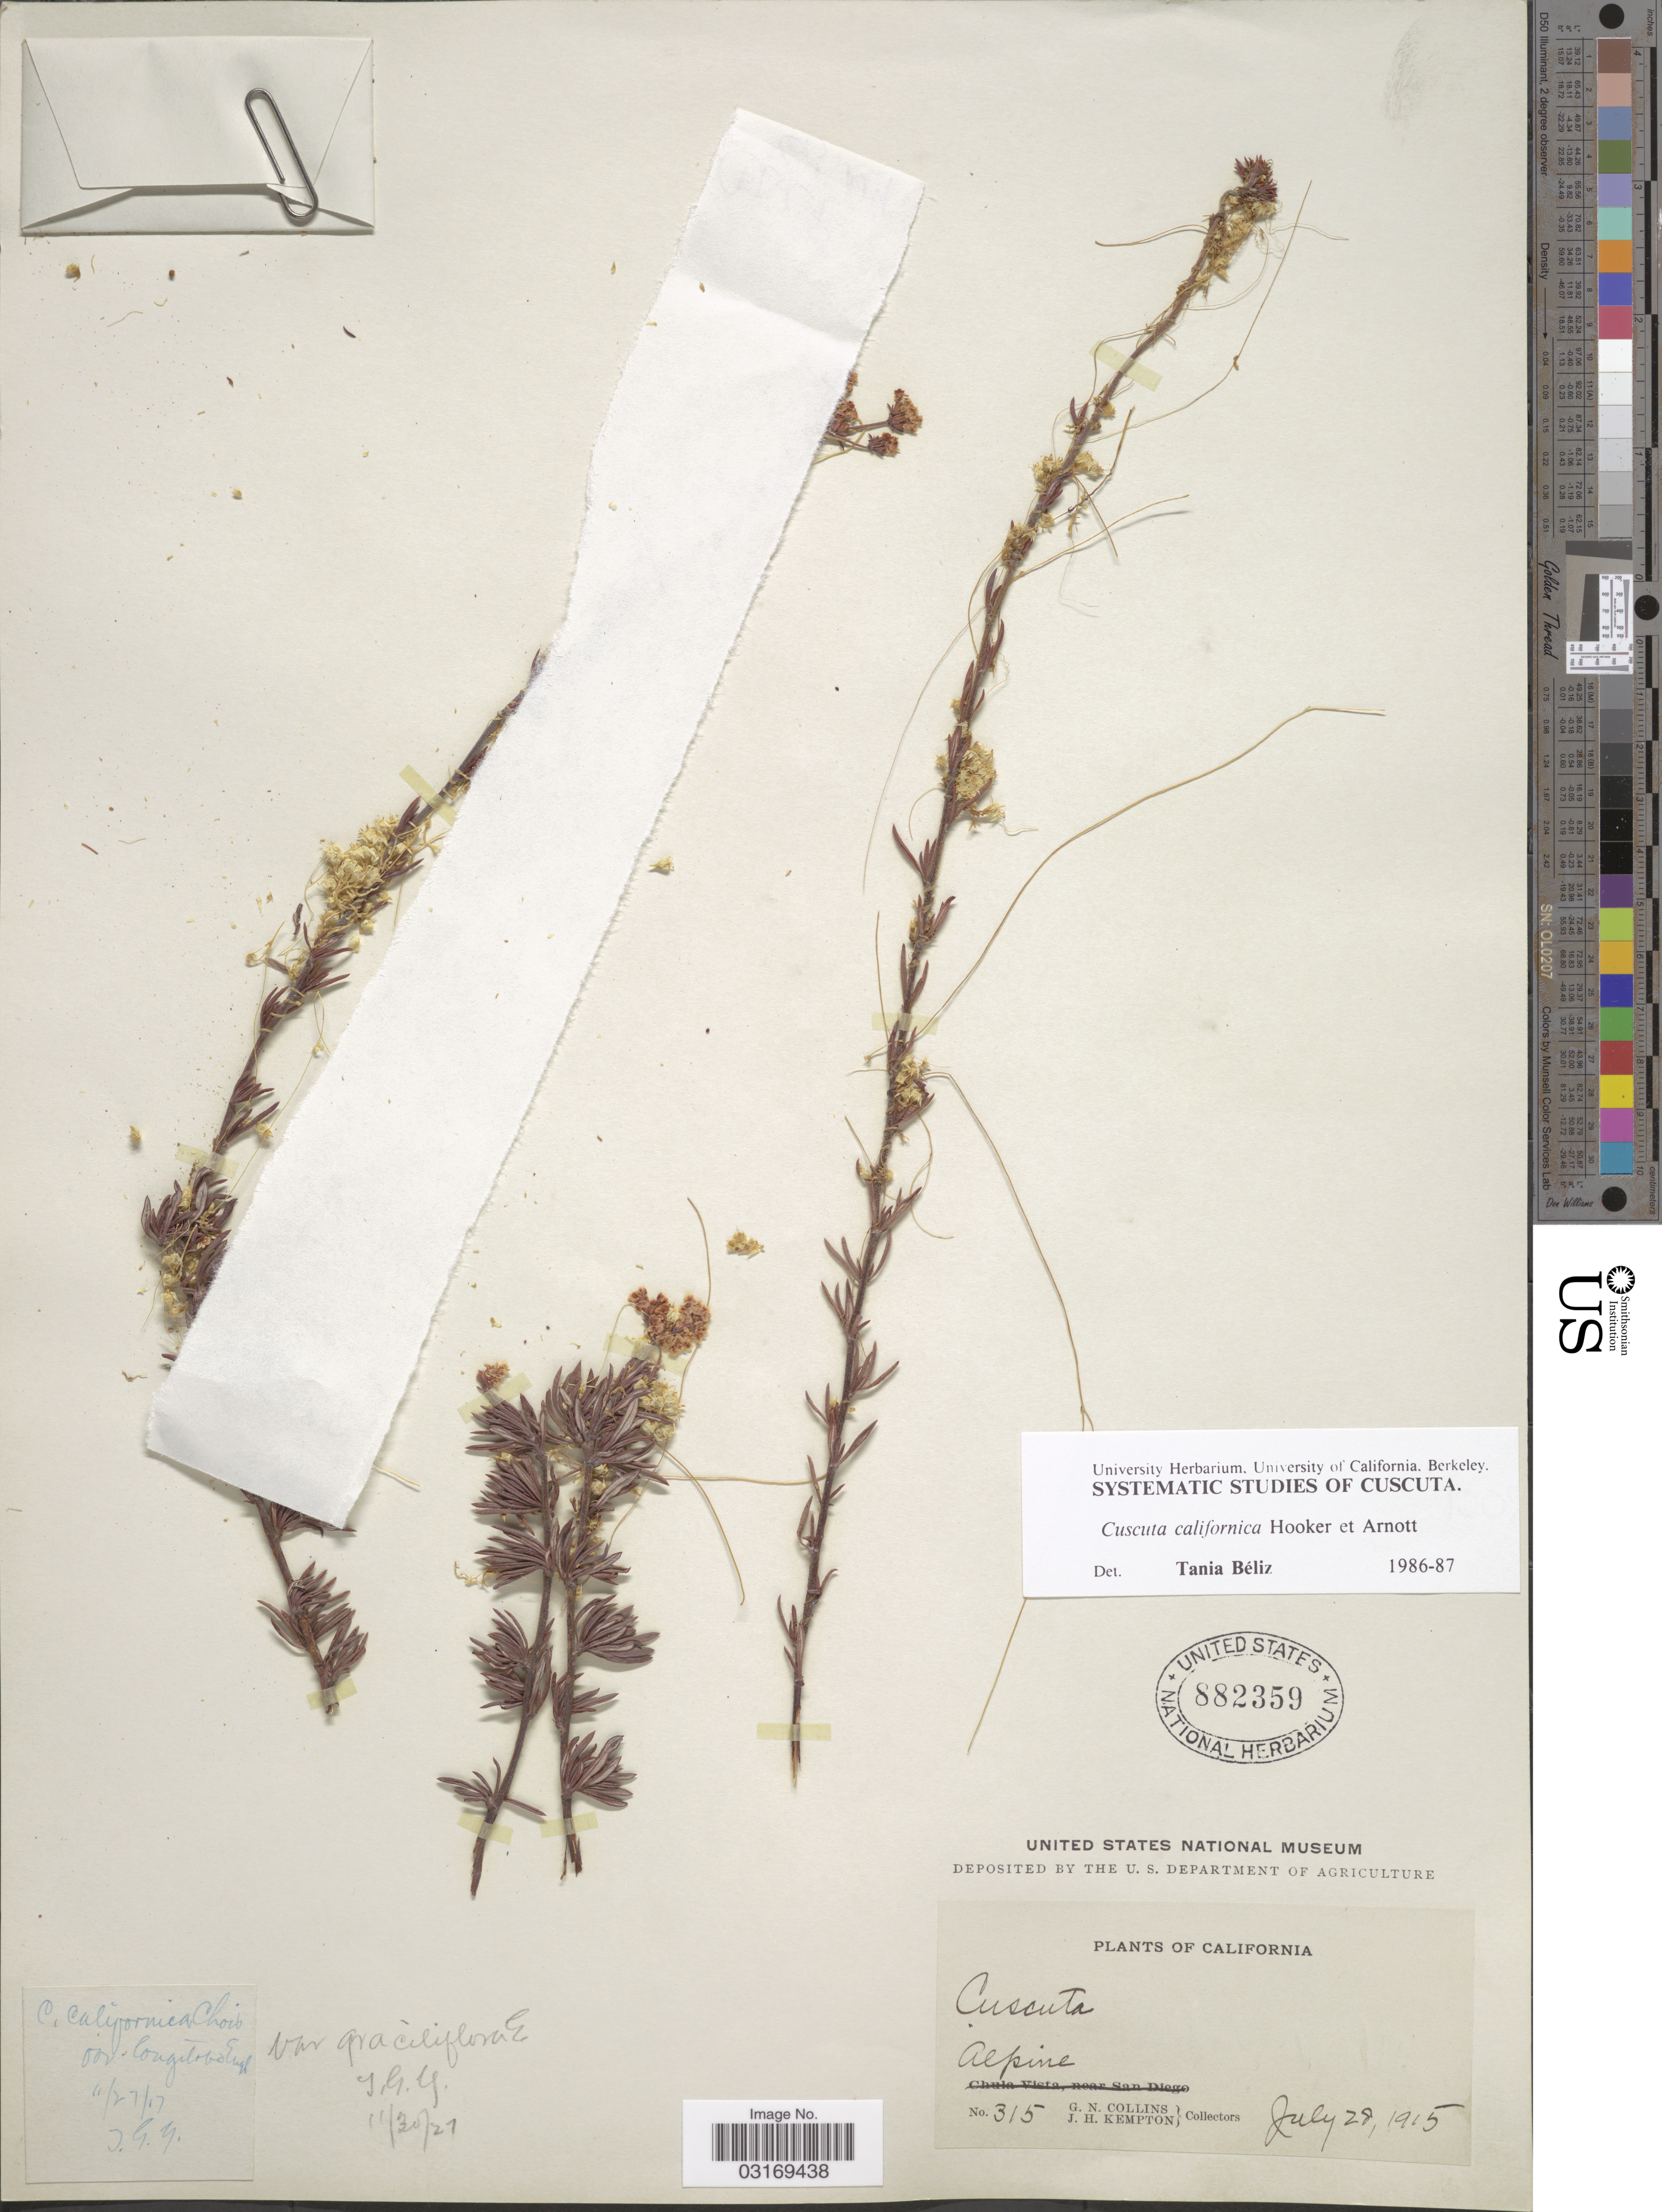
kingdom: Plantae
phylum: Tracheophyta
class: Magnoliopsida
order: Solanales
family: Convolvulaceae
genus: Cuscuta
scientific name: Cuscuta californica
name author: Hook. & Arn.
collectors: G. Collins & J. H. Kempton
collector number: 315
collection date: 1915-07-28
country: United States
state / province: California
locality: Alpine.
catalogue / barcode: US 882359